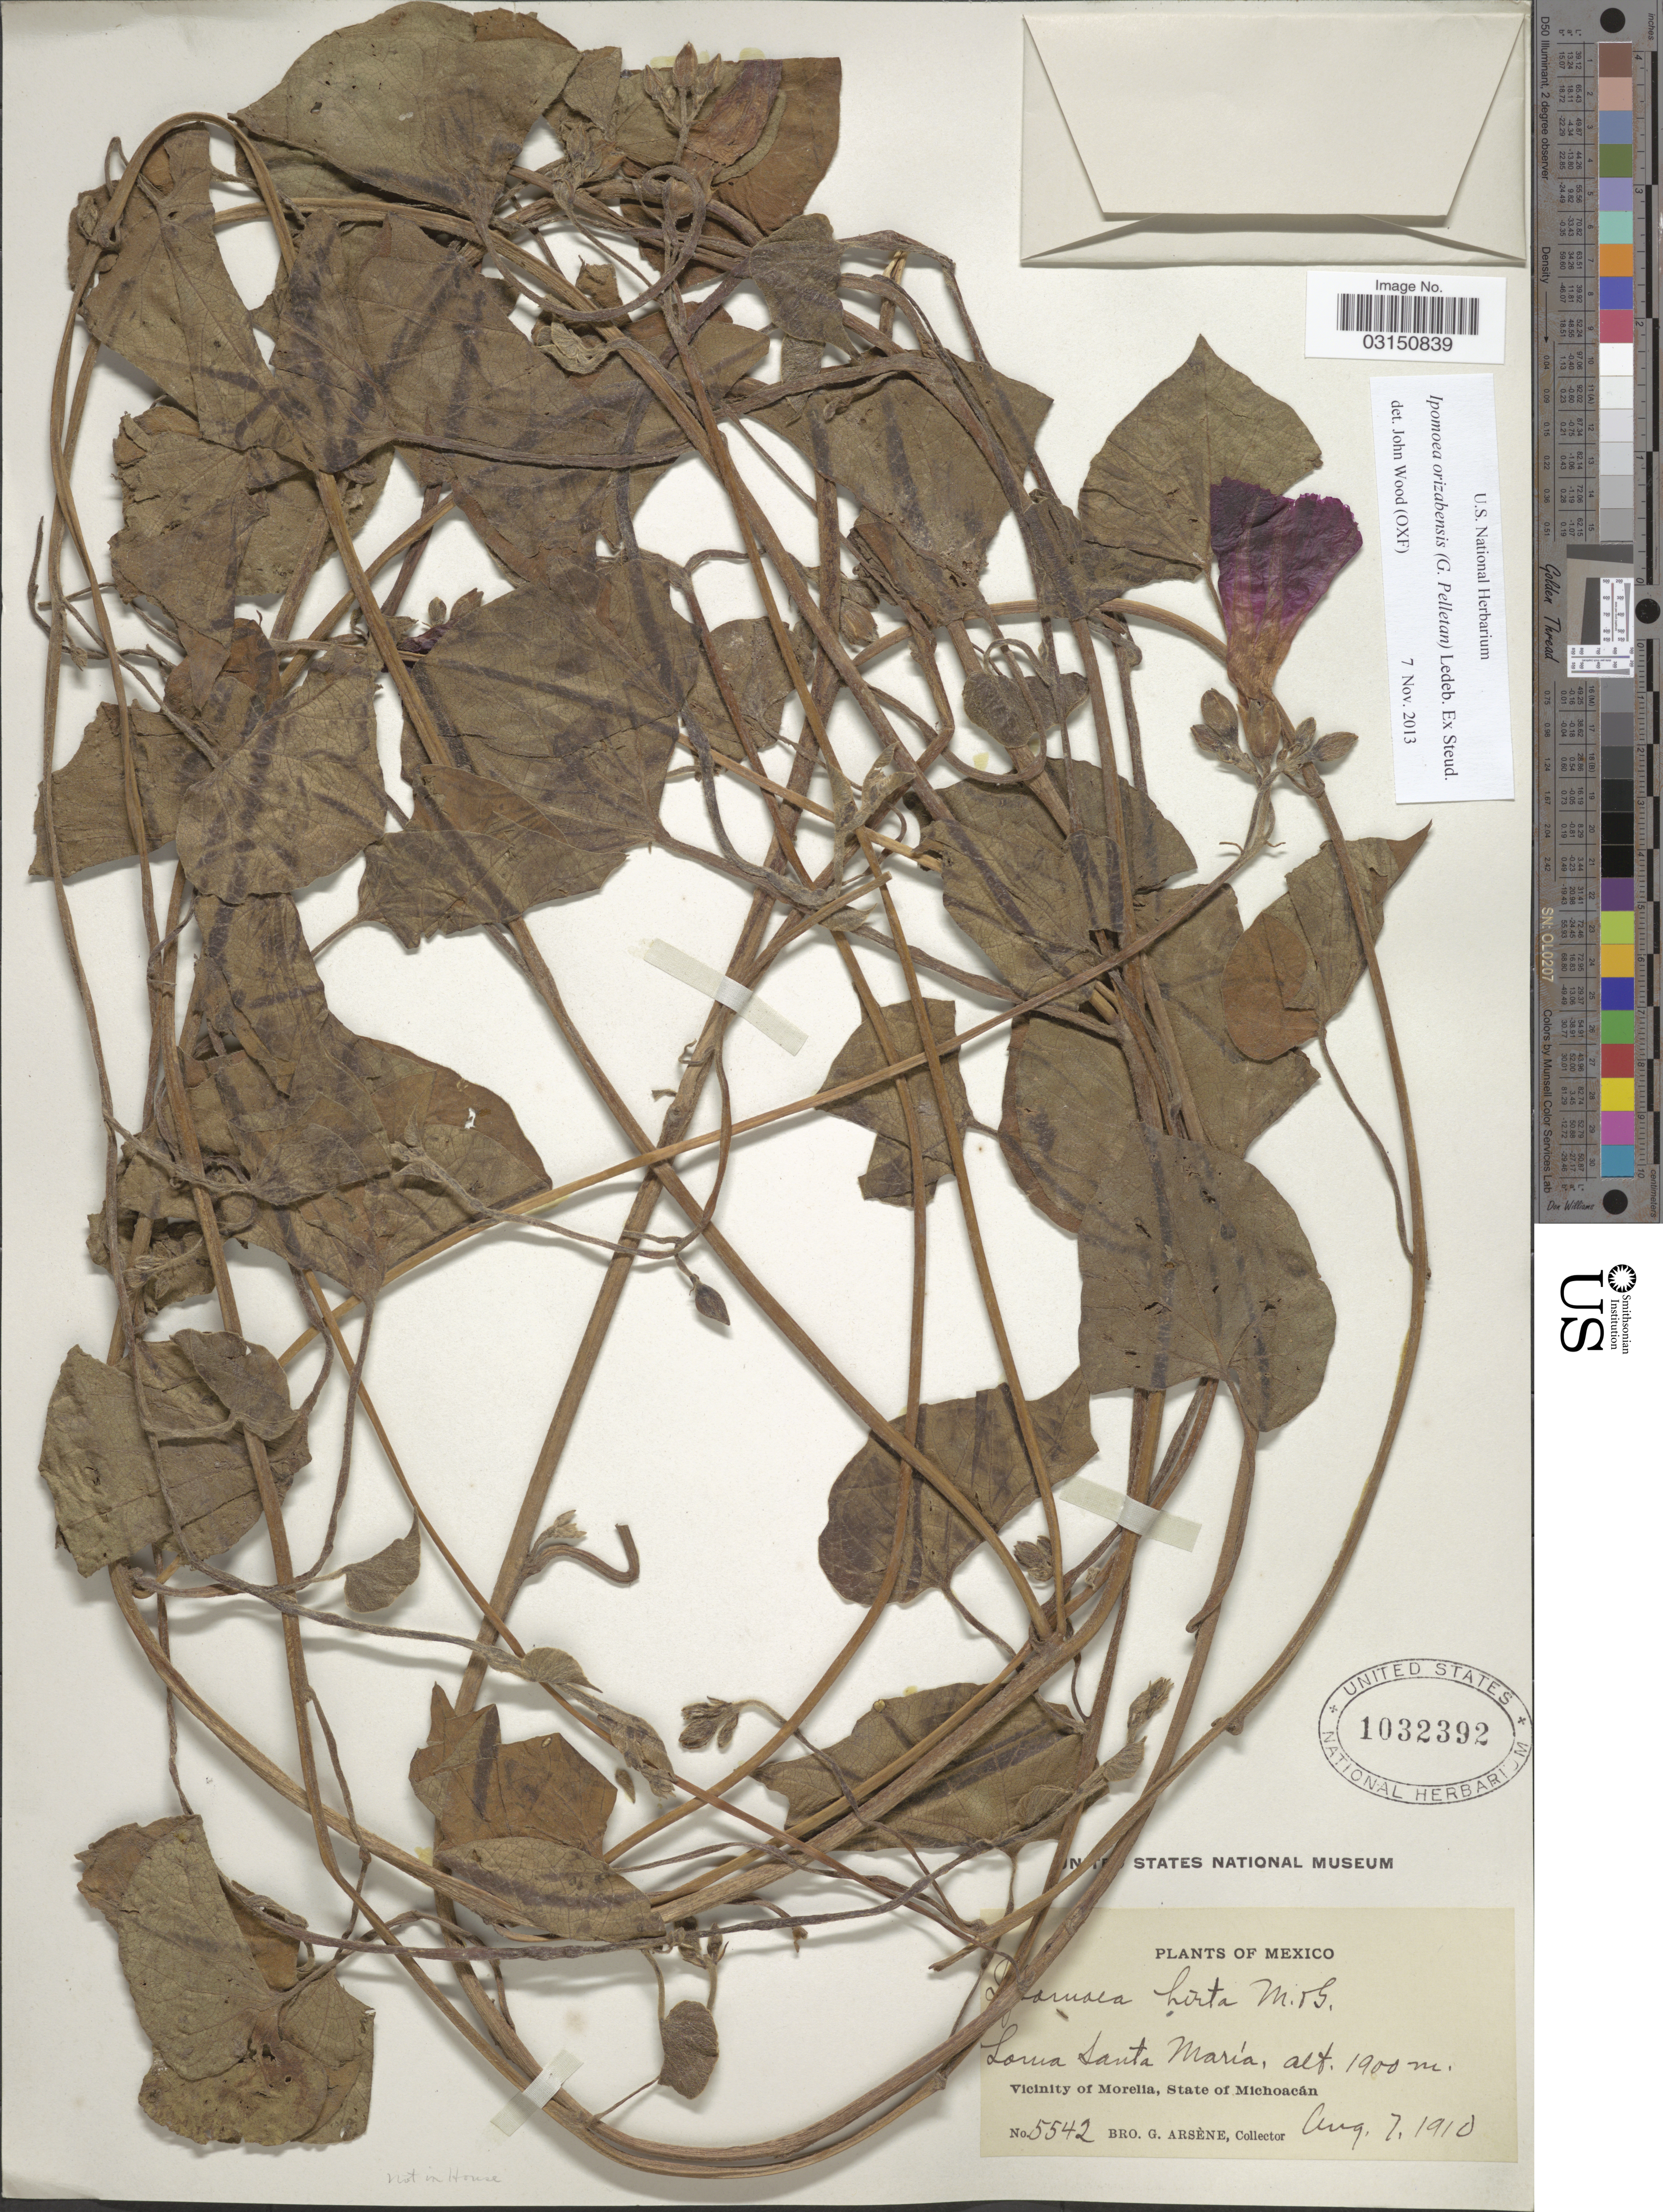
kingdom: Plantae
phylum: Tracheophyta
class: Magnoliopsida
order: Solanales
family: Convolvulaceae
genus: Ipomoea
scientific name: Ipomoea orizabensis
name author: (G. Pelletan) Ledeb. ex Steud.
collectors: Bro. G. Arsène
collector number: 5542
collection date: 1910-08-07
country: Mexico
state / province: Michoacán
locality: Loma Santa María. Vicinity of Morelia.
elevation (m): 1900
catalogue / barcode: US 1032392